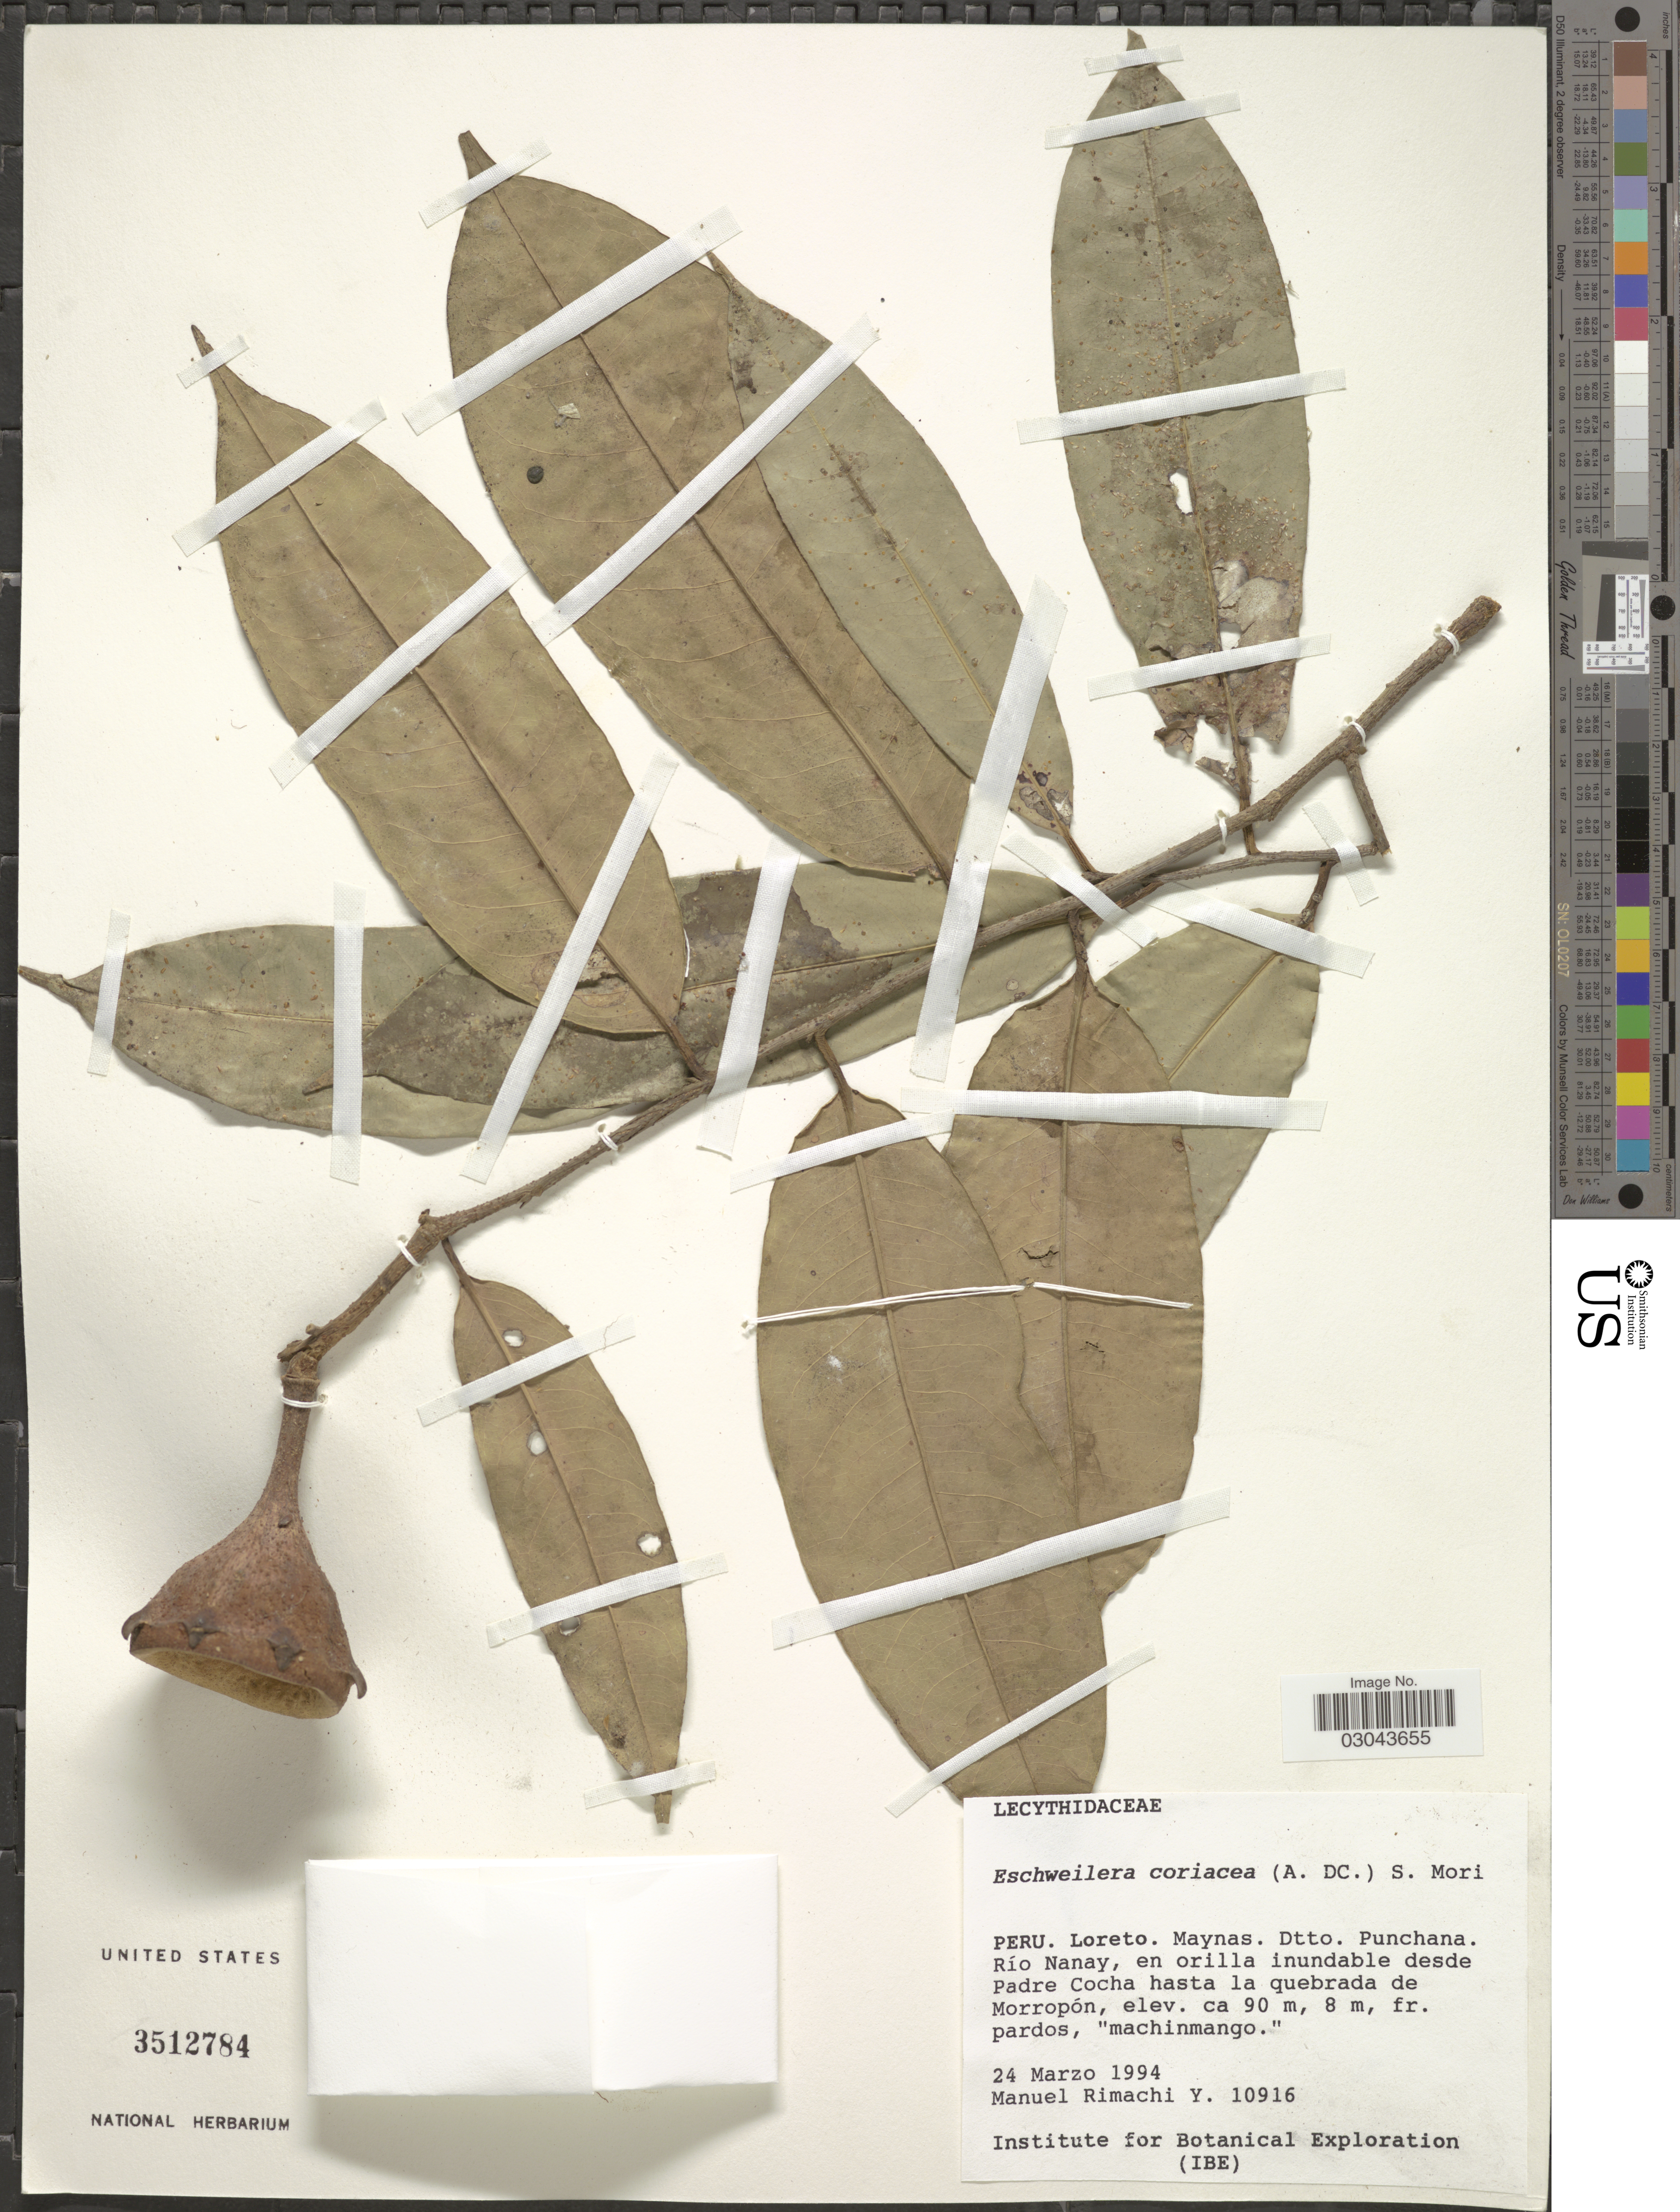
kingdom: Plantae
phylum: Tracheophyta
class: Magnoliopsida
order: Ericales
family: Lecythidaceae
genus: Eschweilera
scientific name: Eschweilera coriacea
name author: (DC.) S.A. Mori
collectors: M. Rimachi Y.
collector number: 10916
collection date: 1994-03-24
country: Peru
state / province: Loreto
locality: Maynas. Dtto. Punchana. Río Nanay, en orilla inundable desde Padre Cocha hasta la quebrada de Morropón.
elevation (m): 90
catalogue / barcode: US 3512784